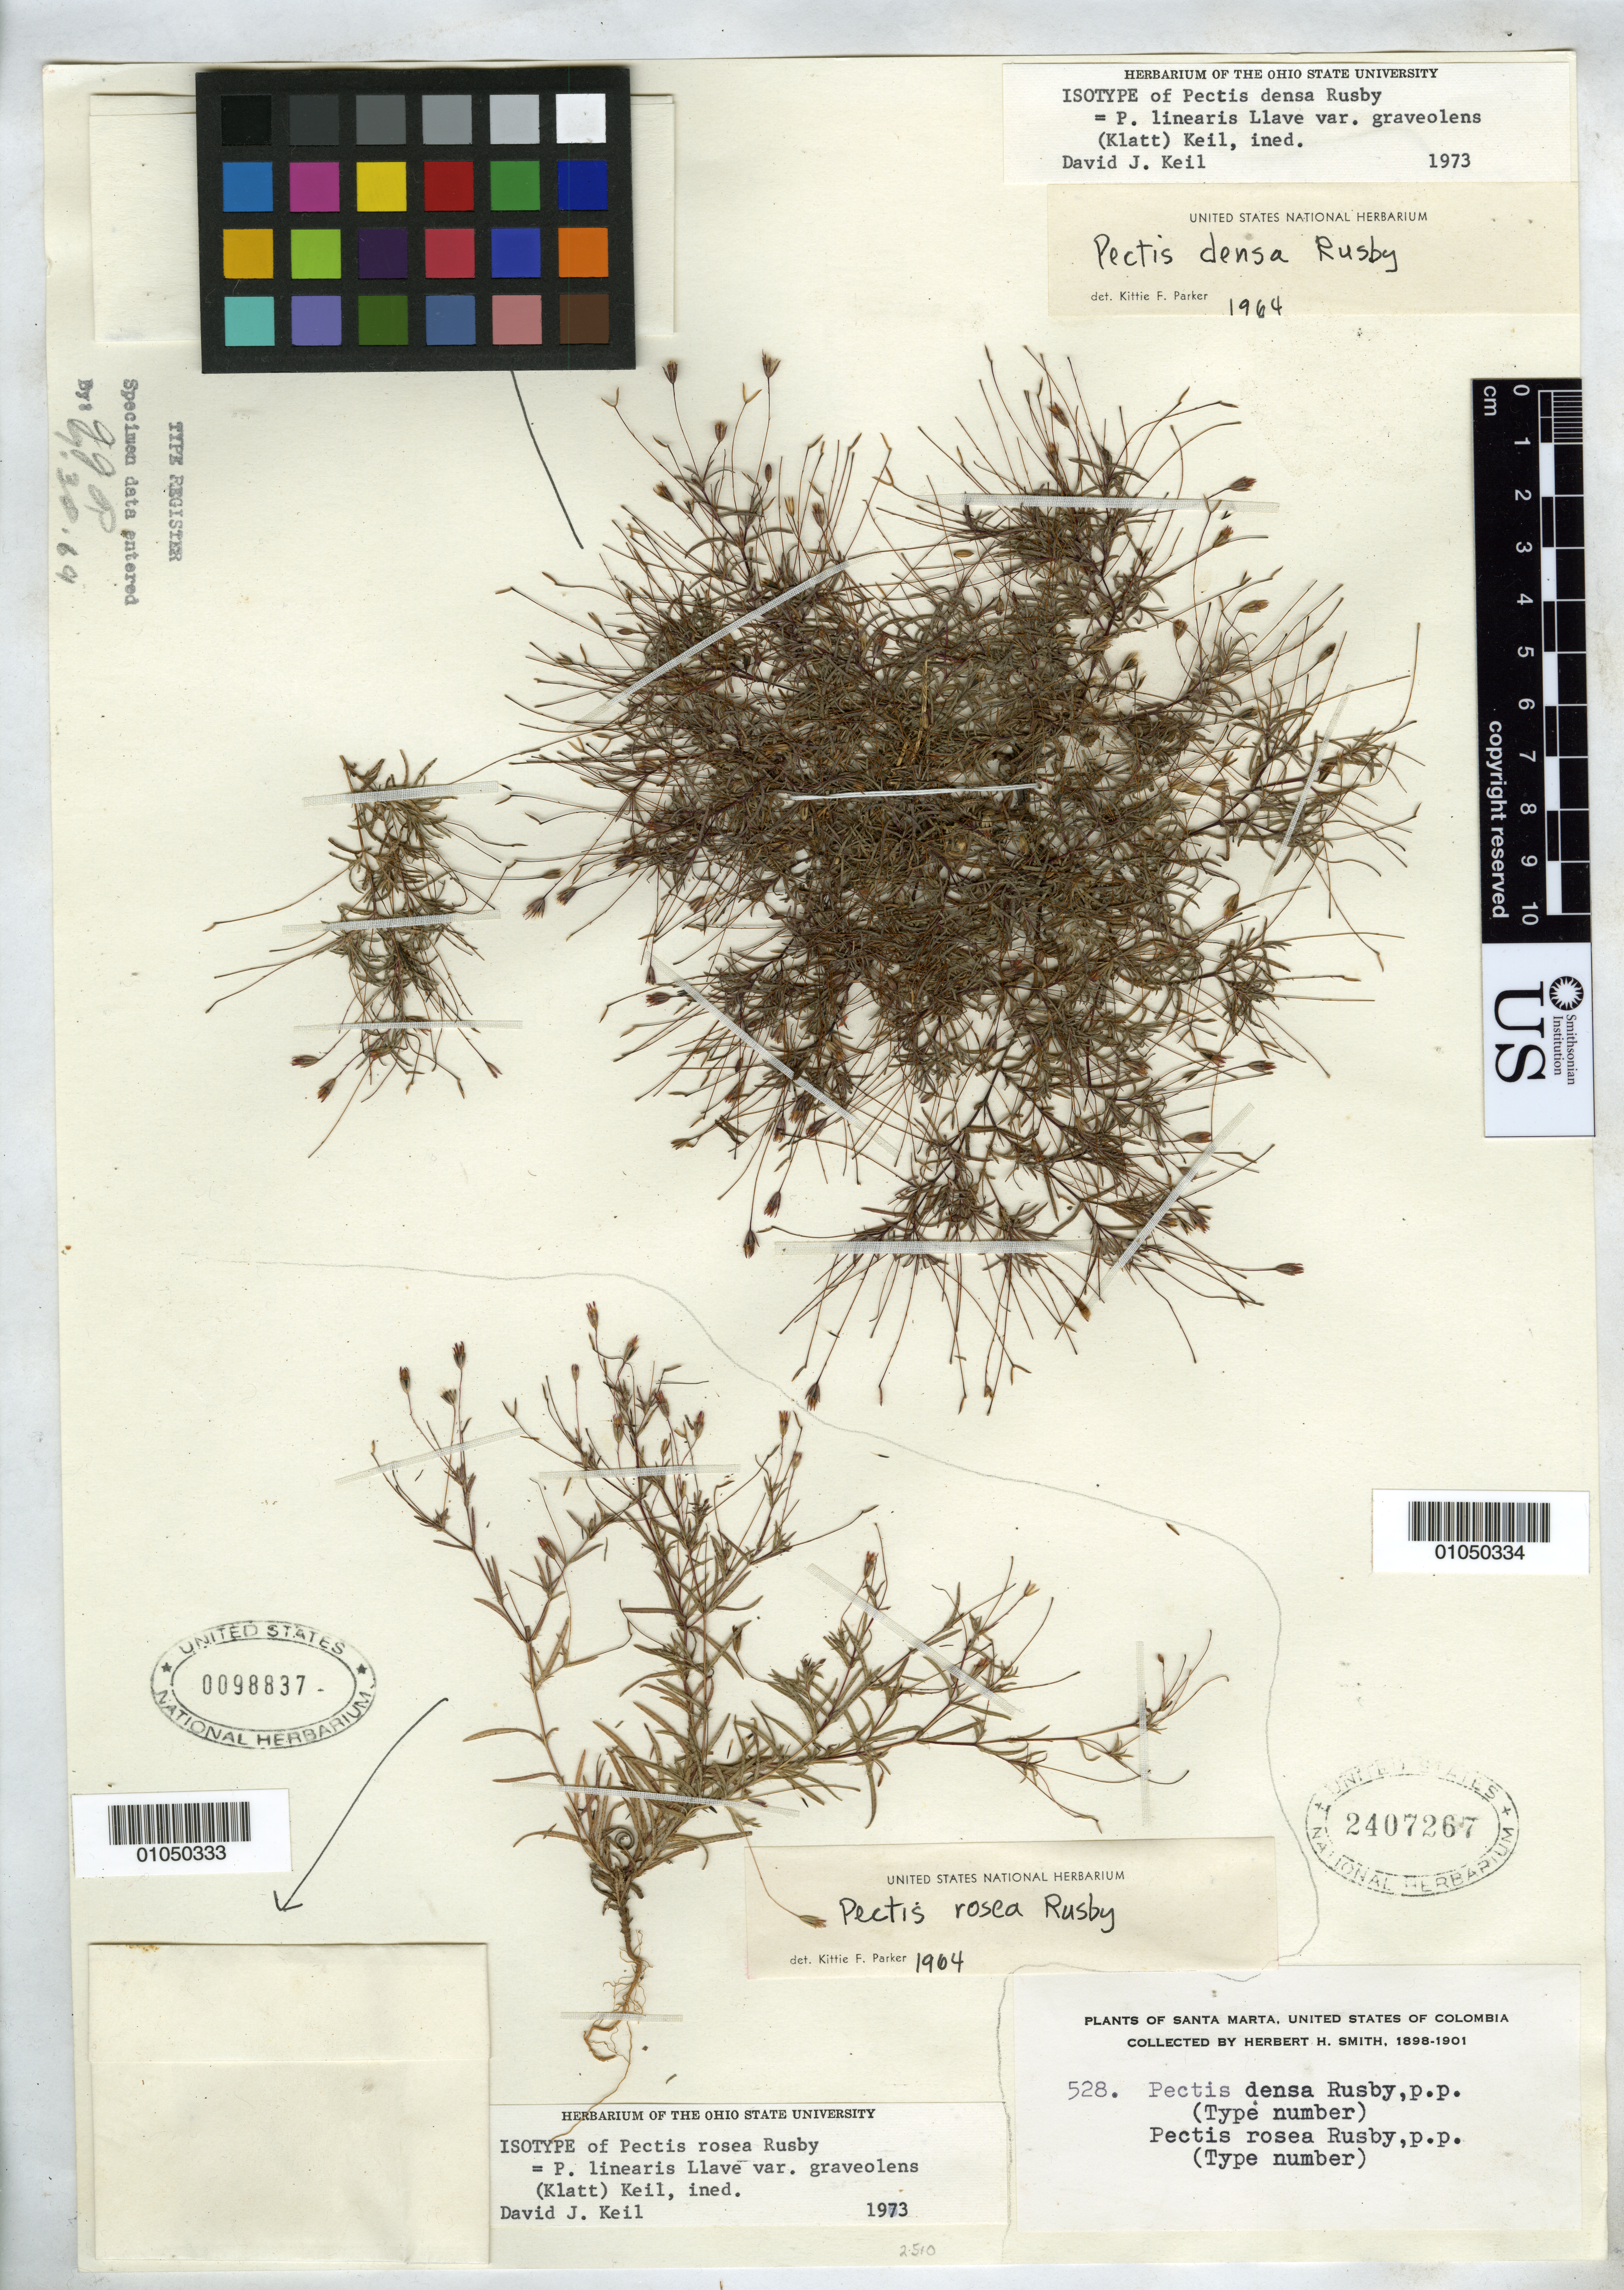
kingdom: Plantae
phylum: Tracheophyta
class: Magnoliopsida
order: Asterales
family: Asteraceae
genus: Pectis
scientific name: Pectis rosea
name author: Rusby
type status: Isotype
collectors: Herbert H. Smith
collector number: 528 p.p.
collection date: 1898/1899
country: Colombia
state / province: Magdalena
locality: Santa Marta.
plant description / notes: Mounted on same sheet with type of Pectis densa Rusby and filed under that name (but note both names based on H.H. Smith 528 "p.p." and Keil apparently considers both taxa to be conspecific).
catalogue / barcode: US 98837